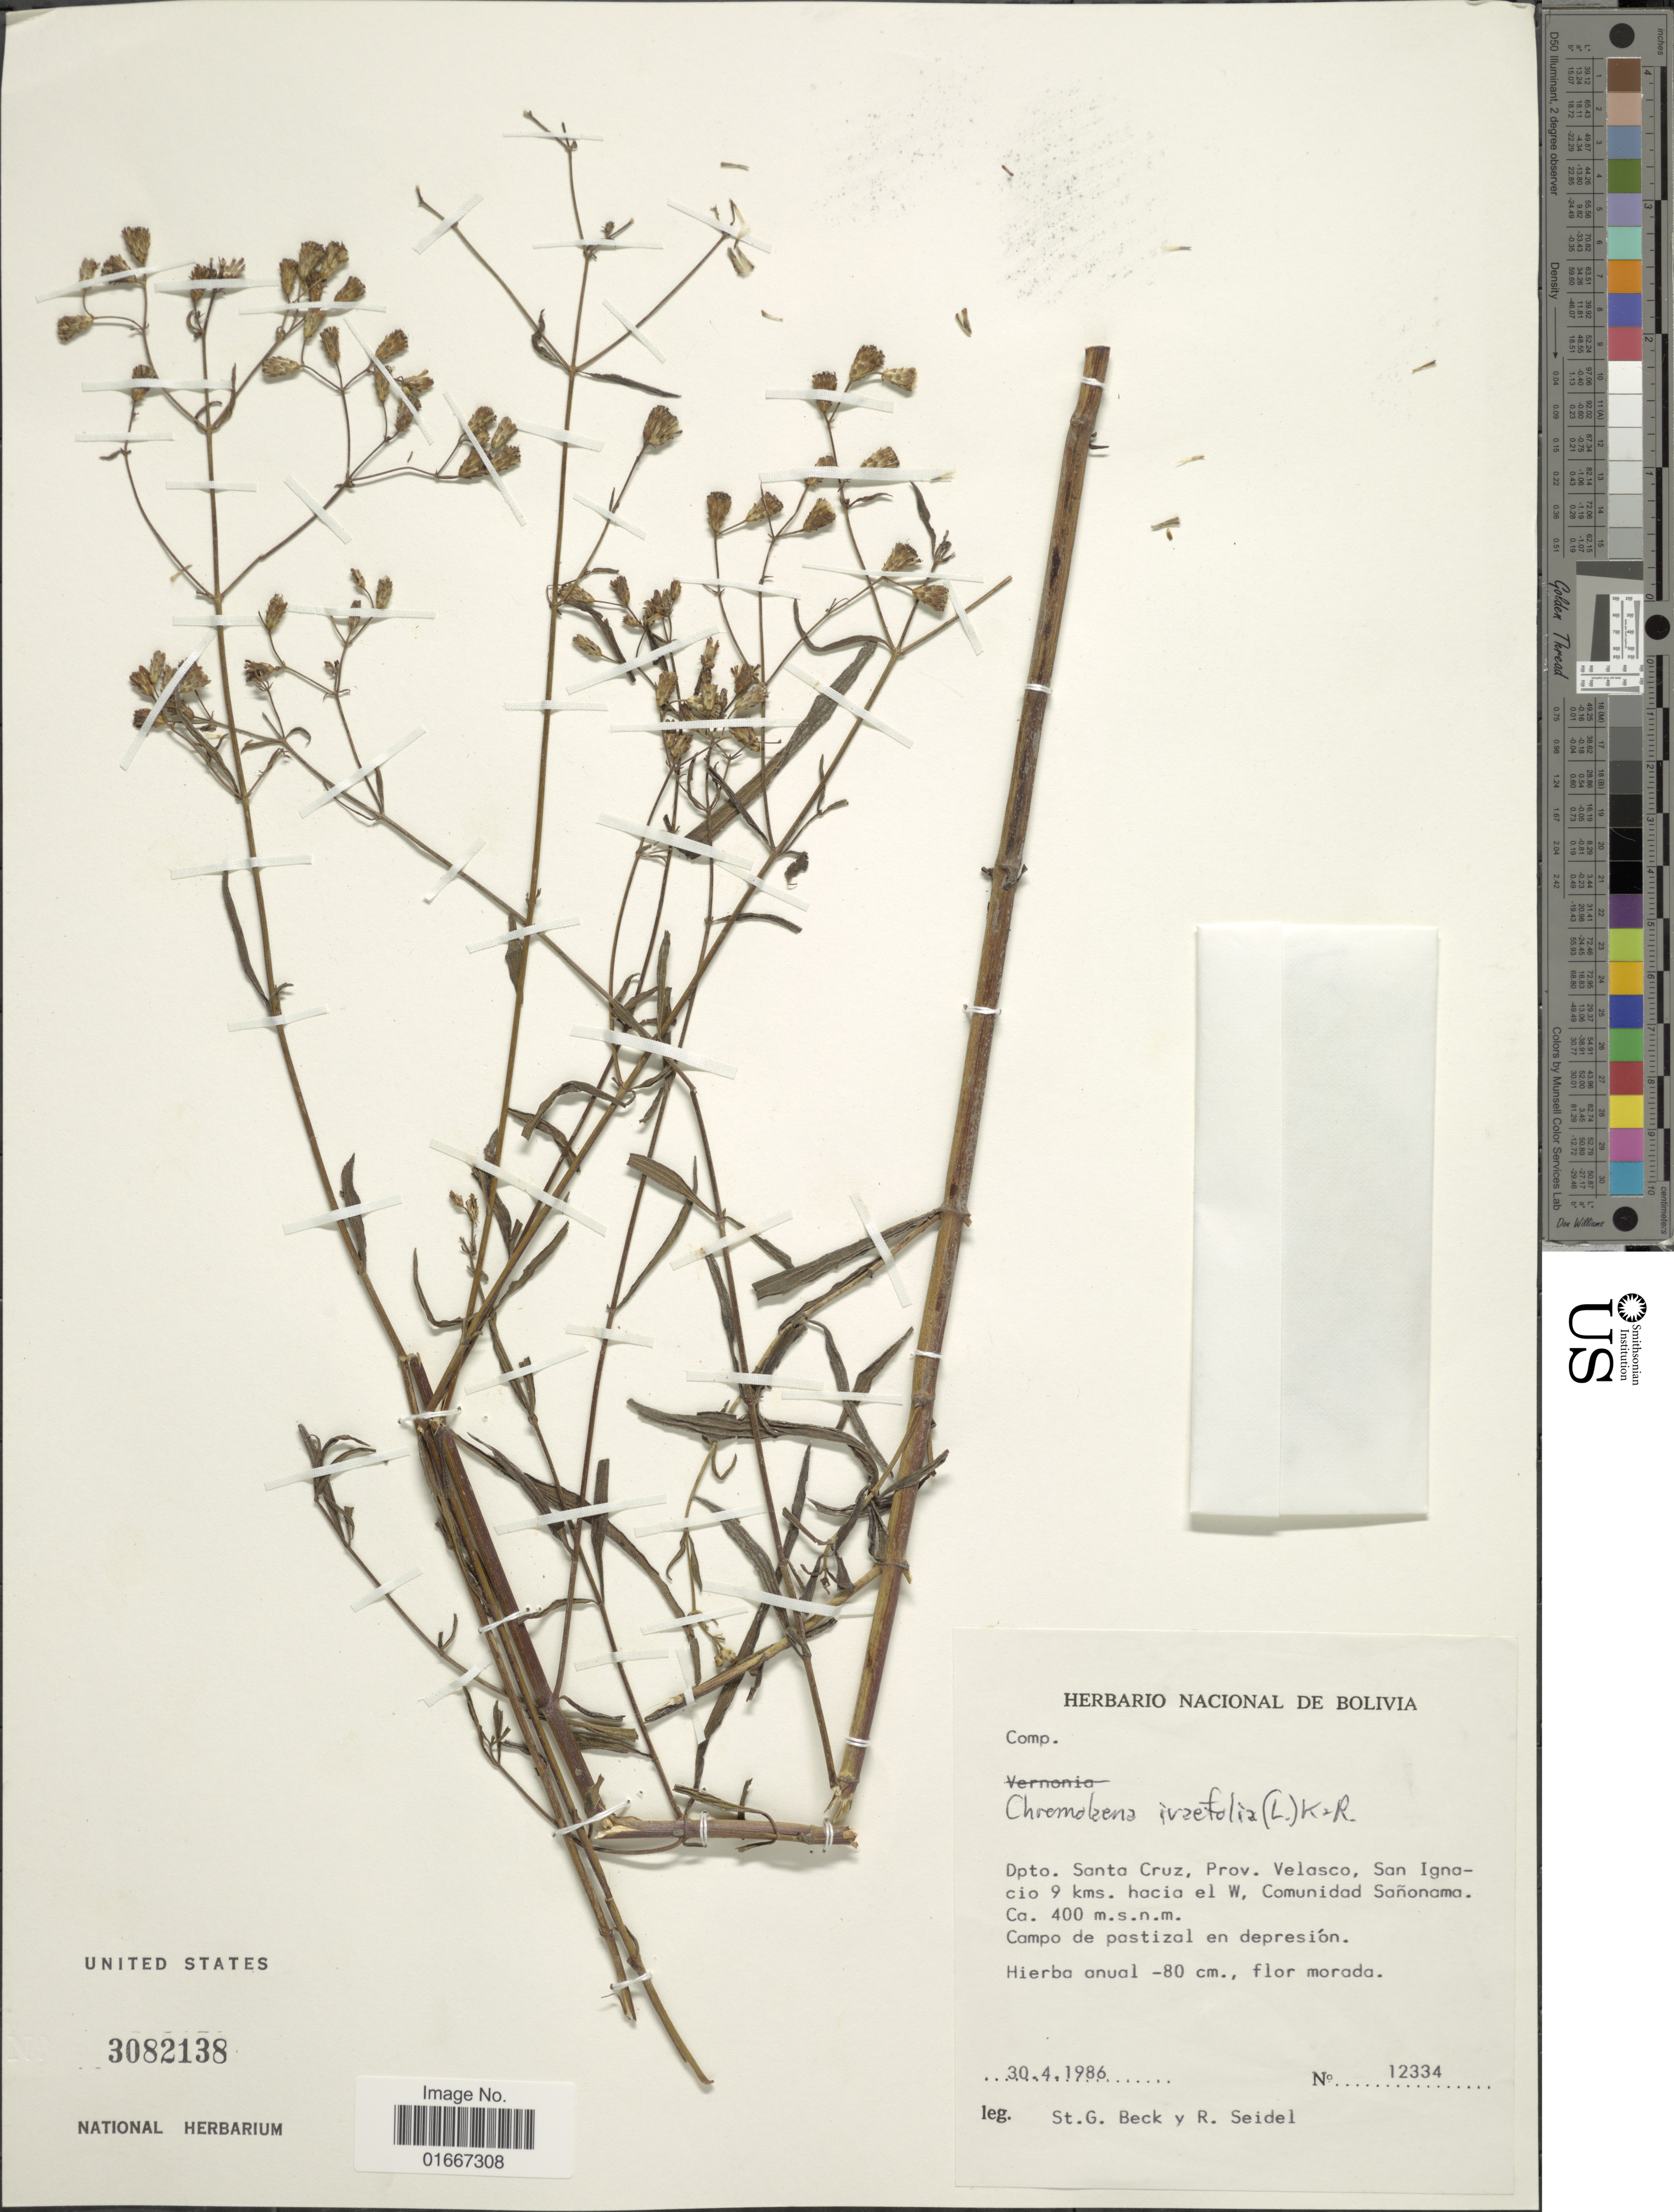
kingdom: Plantae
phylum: Tracheophyta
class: Magnoliopsida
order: Asterales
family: Asteraceae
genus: Chromolaena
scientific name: Chromolaena ivaefolia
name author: (L.) R.M. King & H. Rob.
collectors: S. G. Beck & R. Seidel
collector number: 12334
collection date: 1986-04-30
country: Bolivia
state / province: Santa Cruz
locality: Prov. Velasco, San Ignacio 9 kms. hacia el W. Comuidad Sanonama.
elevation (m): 400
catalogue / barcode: US 3082138